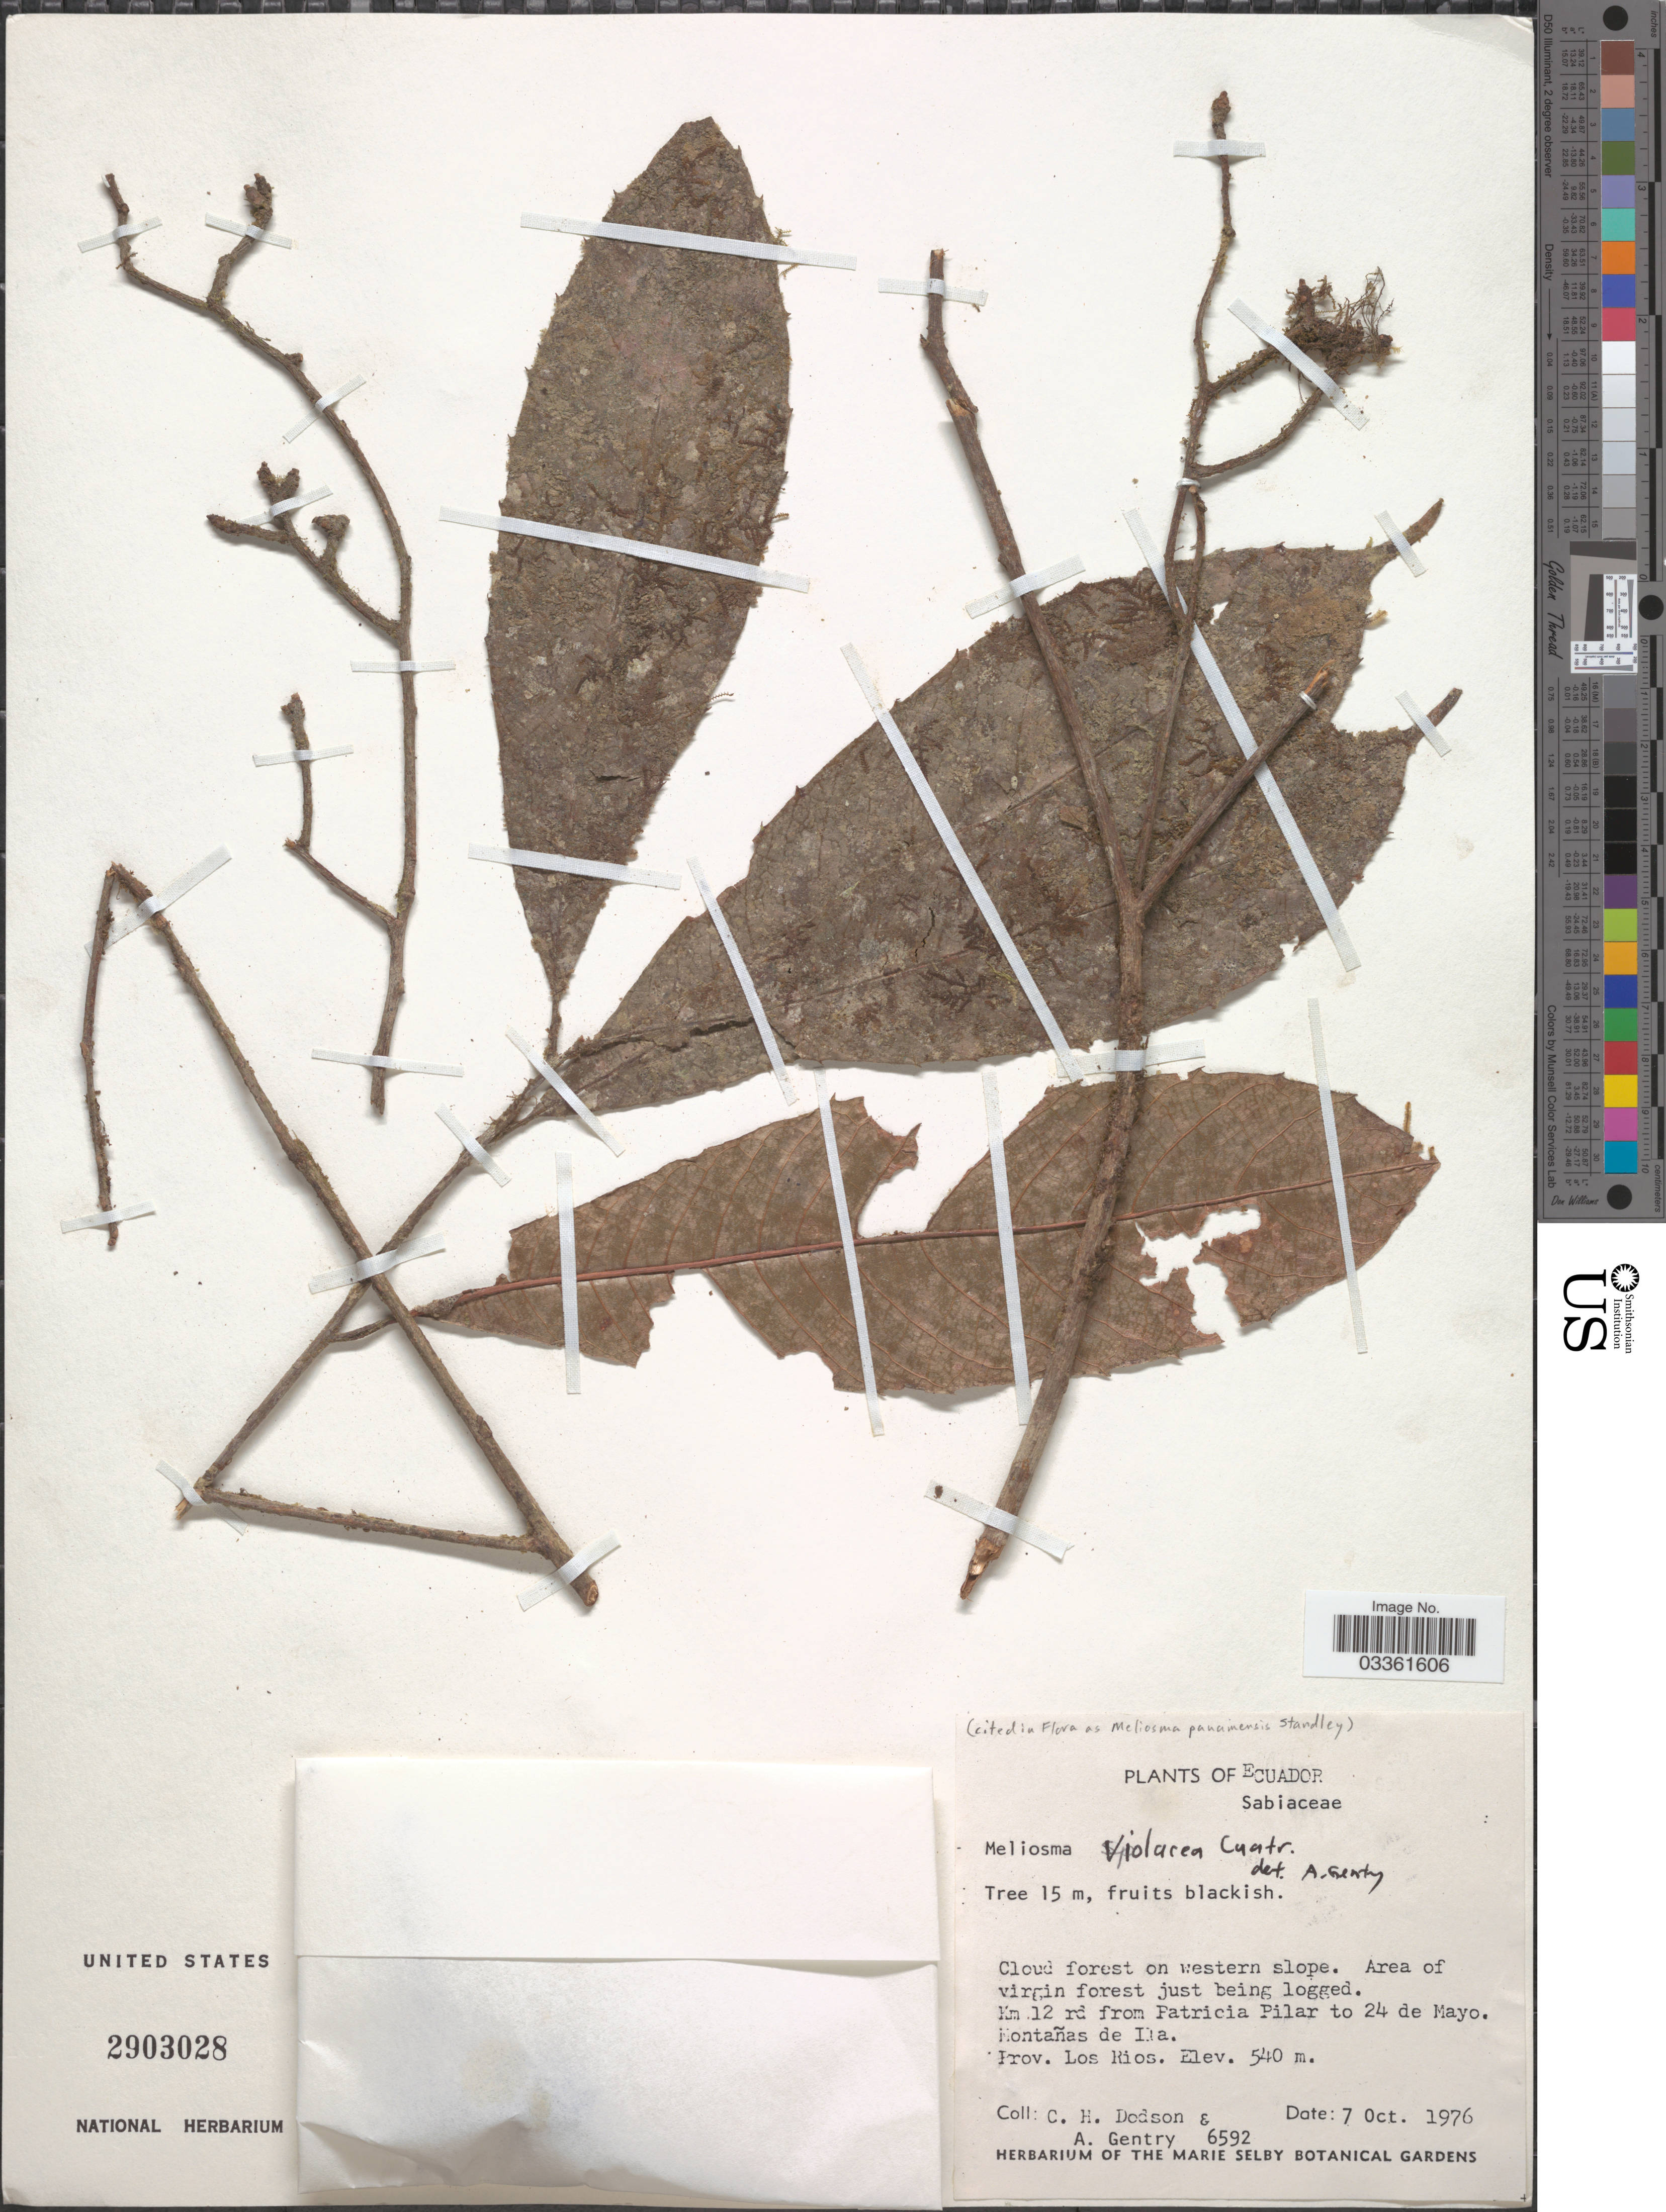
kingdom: Plantae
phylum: Tracheophyta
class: Magnoliopsida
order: Proteales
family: Sabiaceae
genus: Meliosma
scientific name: Meliosma violacea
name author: Cuatrec.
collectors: C. H. Dodson & A. H. Gentry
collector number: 6592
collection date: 1976-10-07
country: Ecuador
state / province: Los Ríos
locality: Km 12 rd from Patricia Pilar to 24 de Mayo. Montañas de Ila.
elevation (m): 540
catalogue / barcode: US 2903028